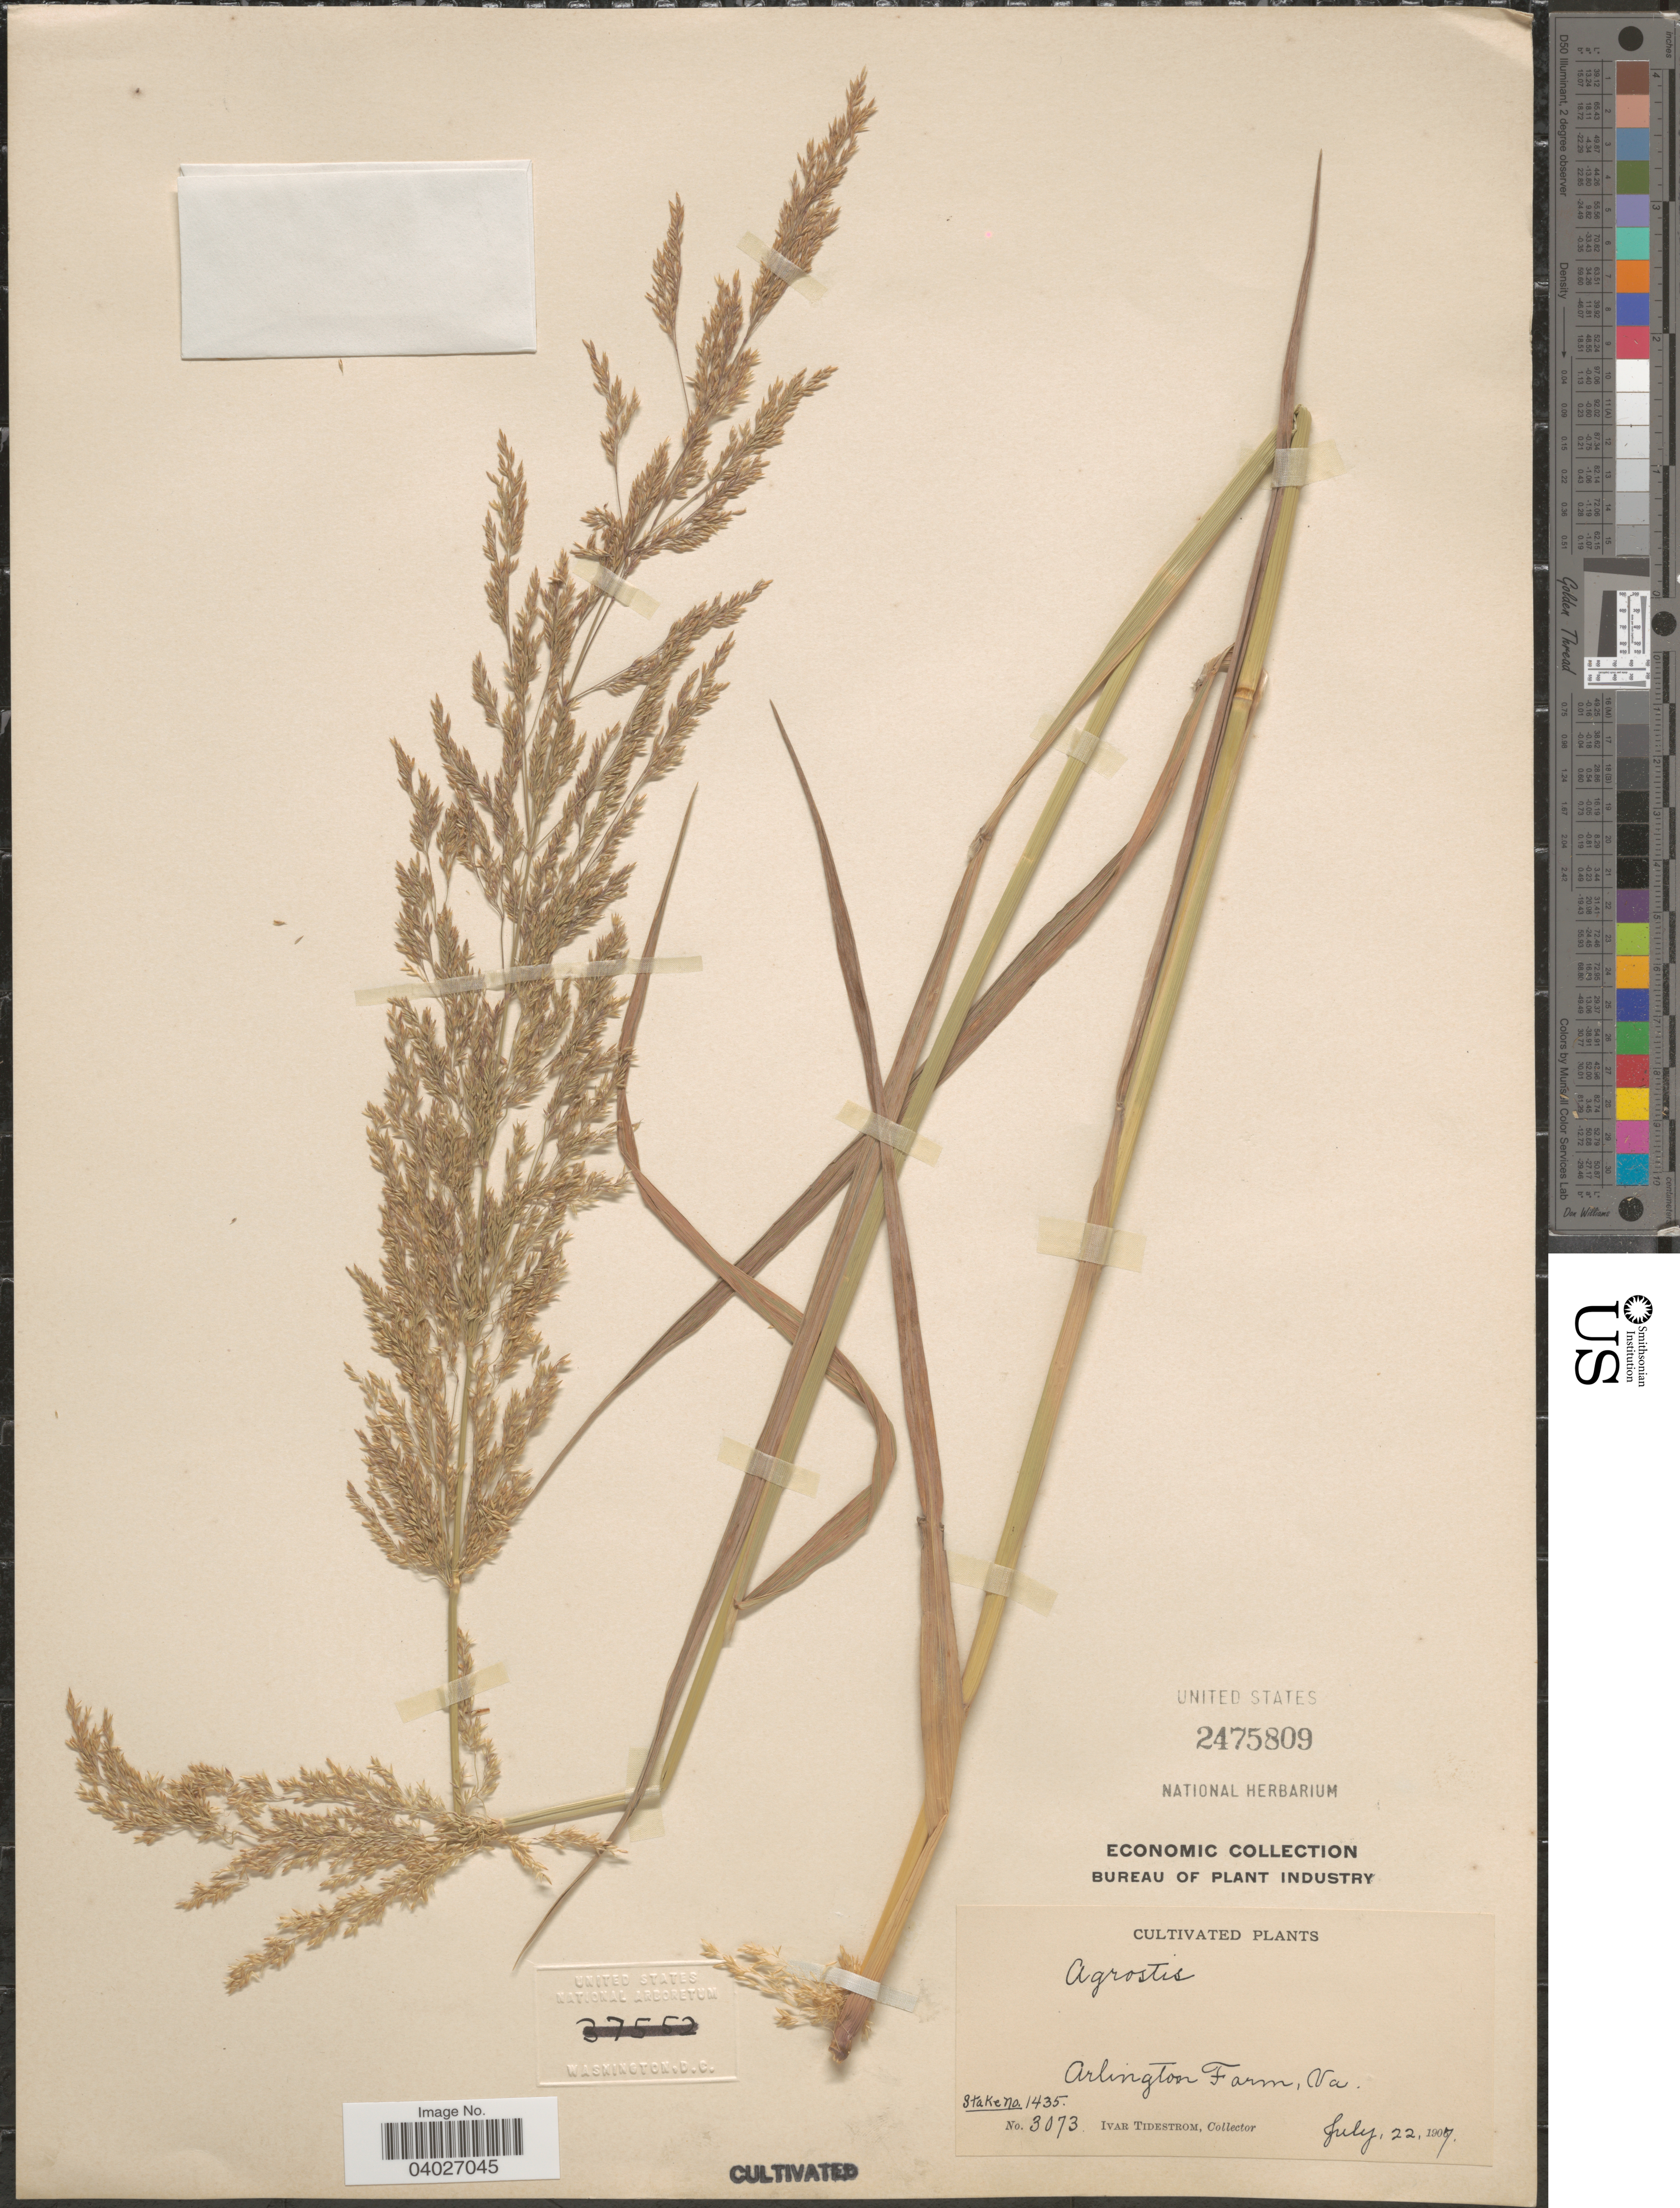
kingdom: Plantae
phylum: Tracheophyta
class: Liliopsida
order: Poales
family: Poaceae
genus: Agrostis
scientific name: Agrostis sp.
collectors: I. F. Tidestrom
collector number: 3073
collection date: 1907-07-22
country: United States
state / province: Virginia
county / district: Arlington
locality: Arlington Farm.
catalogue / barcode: US 2475809